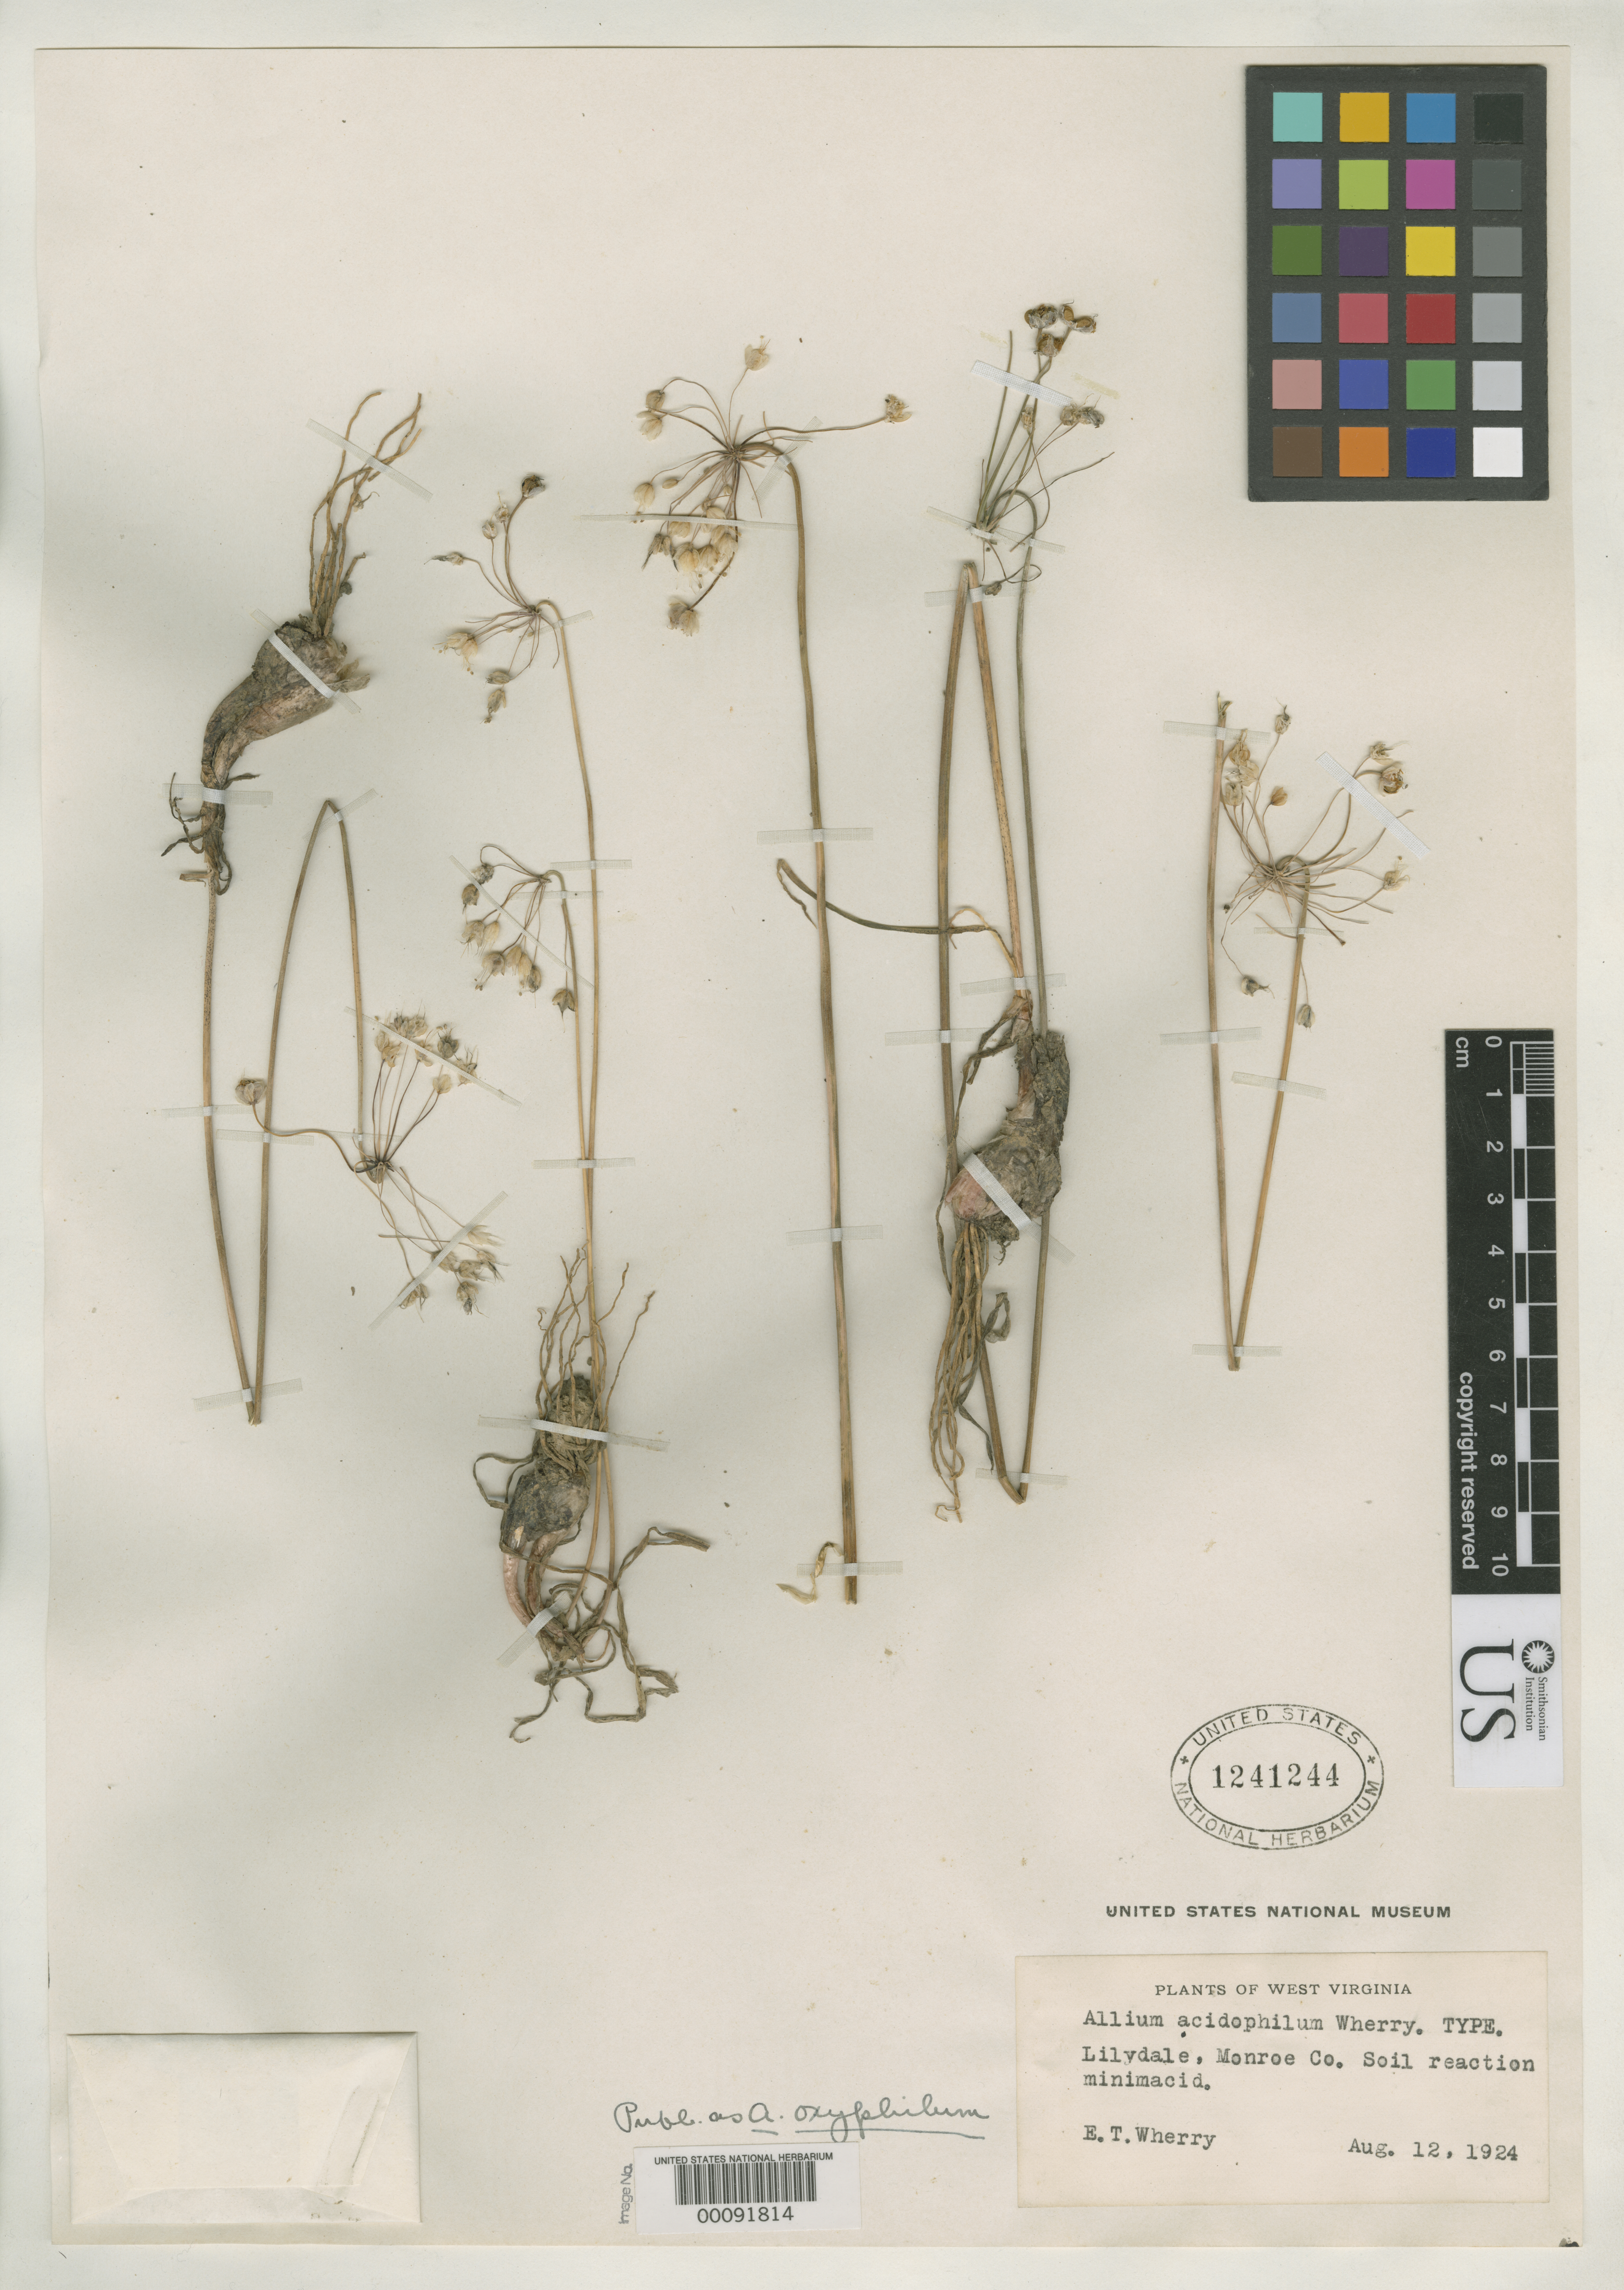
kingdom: Plantae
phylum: Tracheophyta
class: Liliopsida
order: Asparagales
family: Amaryllidaceae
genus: Allium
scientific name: Allium oxyphilum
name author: Wherry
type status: Holotype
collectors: W. Wherry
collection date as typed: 12 Aug 1924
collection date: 1924-08-12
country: United States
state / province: West Virginia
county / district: Monroe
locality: Lillydale.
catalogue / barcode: US 1241244